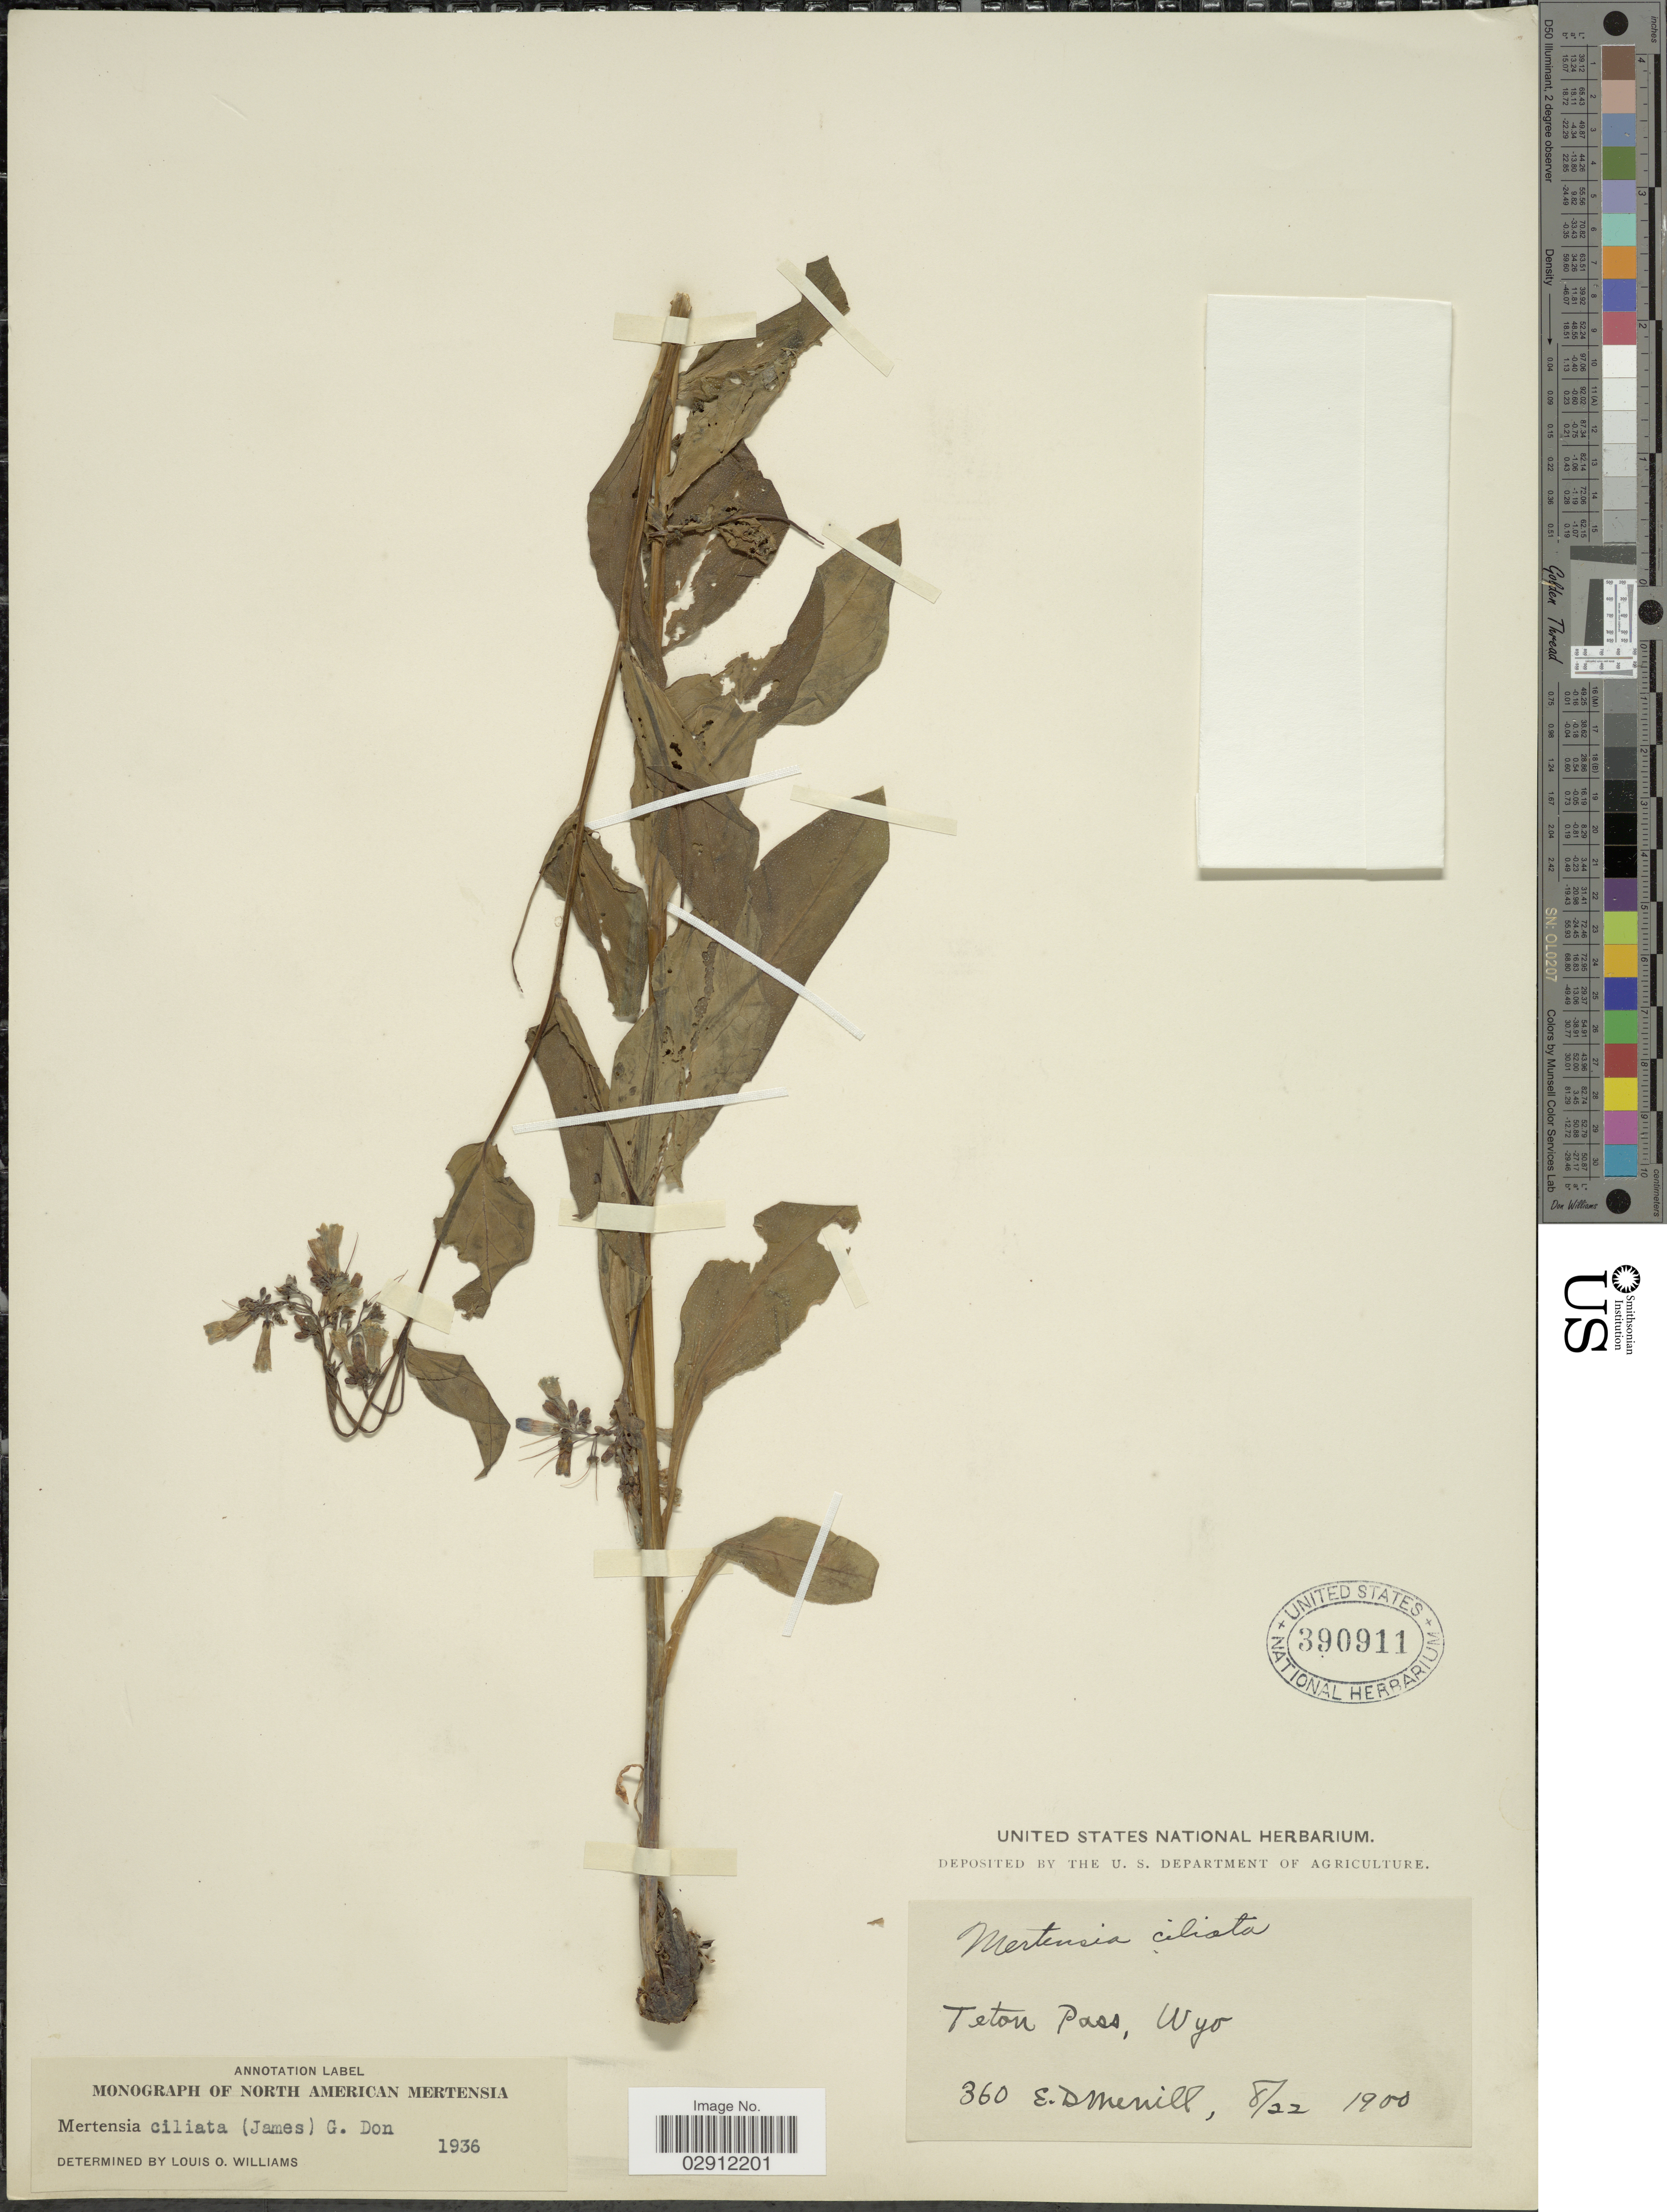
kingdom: Plantae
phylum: Tracheophyta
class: Magnoliopsida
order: Boraginales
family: Boraginaceae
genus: Mertensia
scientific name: Mertensia ciliata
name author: (James) G. Don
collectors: E. D. Merrill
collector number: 360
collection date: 1900-08-22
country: United States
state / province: Wyoming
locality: Teton Pass, Wyo.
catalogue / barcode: US 390911